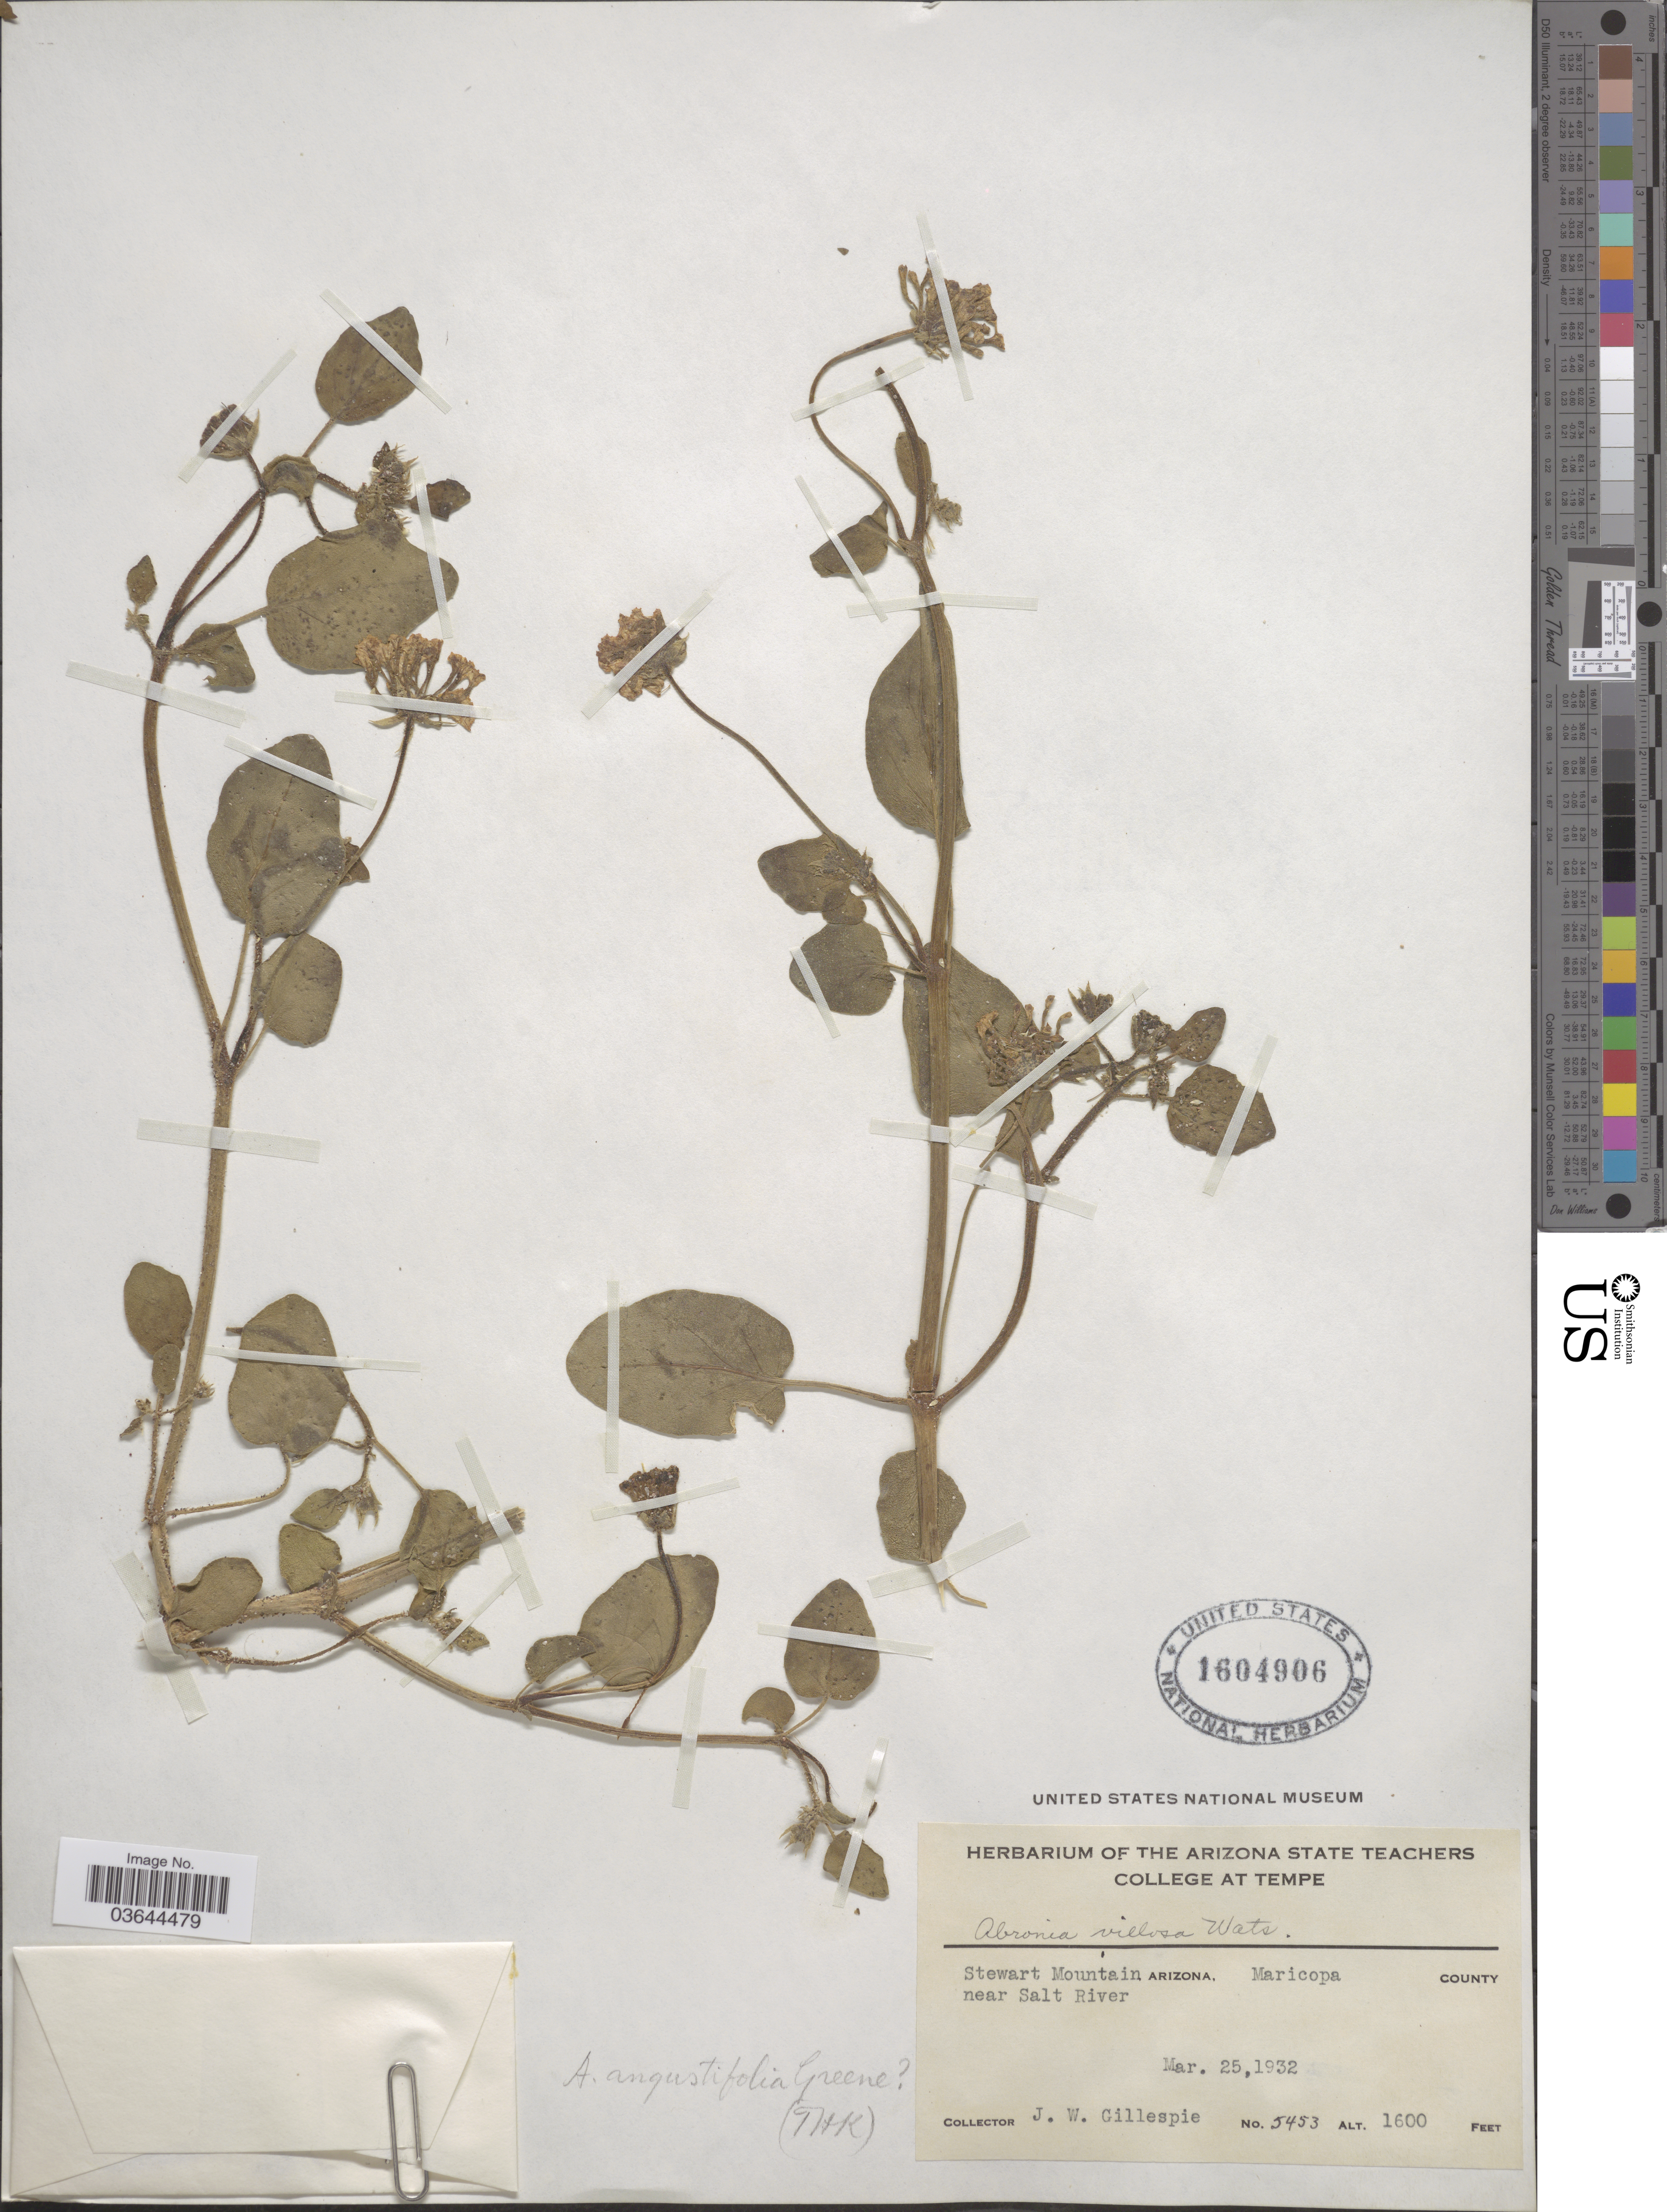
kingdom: Plantae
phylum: Tracheophyta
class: Magnoliopsida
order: Caryophyllales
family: Nyctaginaceae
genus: Abronia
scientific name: Abronia angustifolia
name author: Greene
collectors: J. W. Gillespie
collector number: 5453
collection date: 1932-03-25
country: United States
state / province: Arizona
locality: Stewart Mountain, Maricopa County, near Salt River.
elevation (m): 488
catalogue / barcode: US 1604906